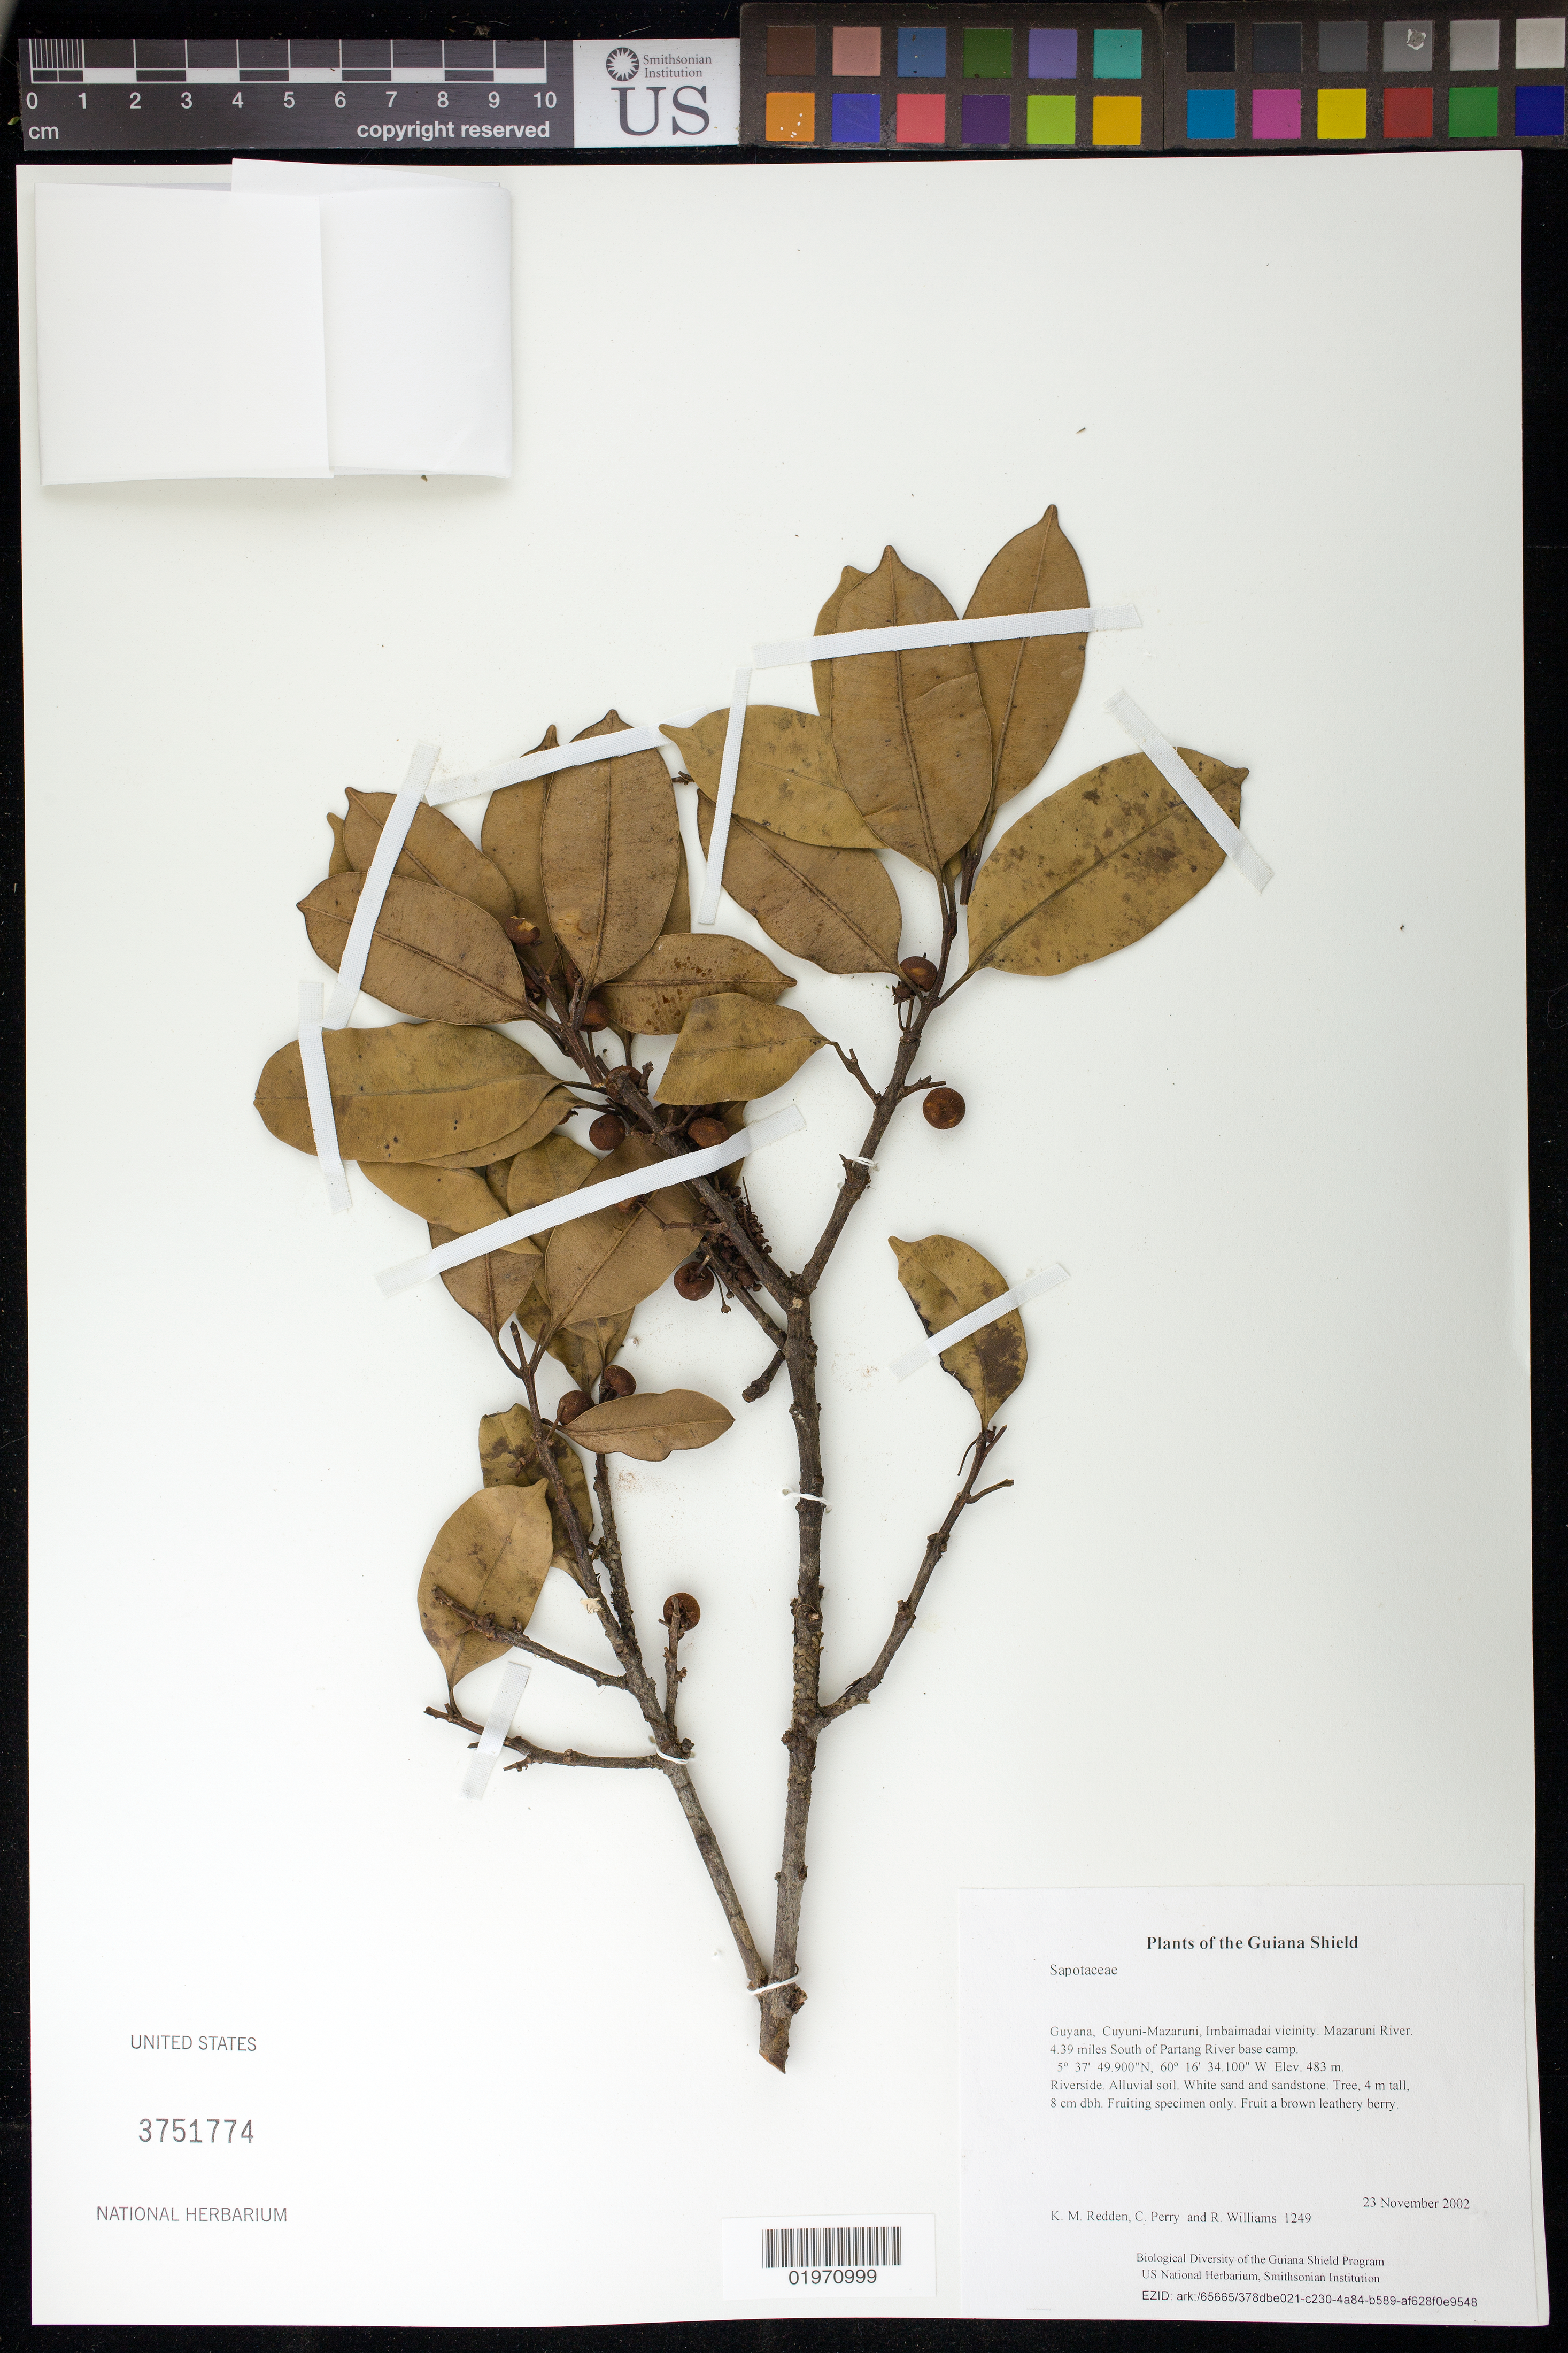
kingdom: Plantae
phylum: Tracheophyta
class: Magnoliopsida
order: Ericales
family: Sapotaceae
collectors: K. M. Redden, C. Perry & R. Williams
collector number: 1249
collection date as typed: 23 November 2002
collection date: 2002-11-23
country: Guyana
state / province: Cuyuni-Mazaruni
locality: Imbaimadai vicinity. Mazaruni River. 4.39 miles South of Partang River base camp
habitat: Riverside. Alluvial soil. White sand and sandstone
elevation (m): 483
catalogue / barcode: US 3751774